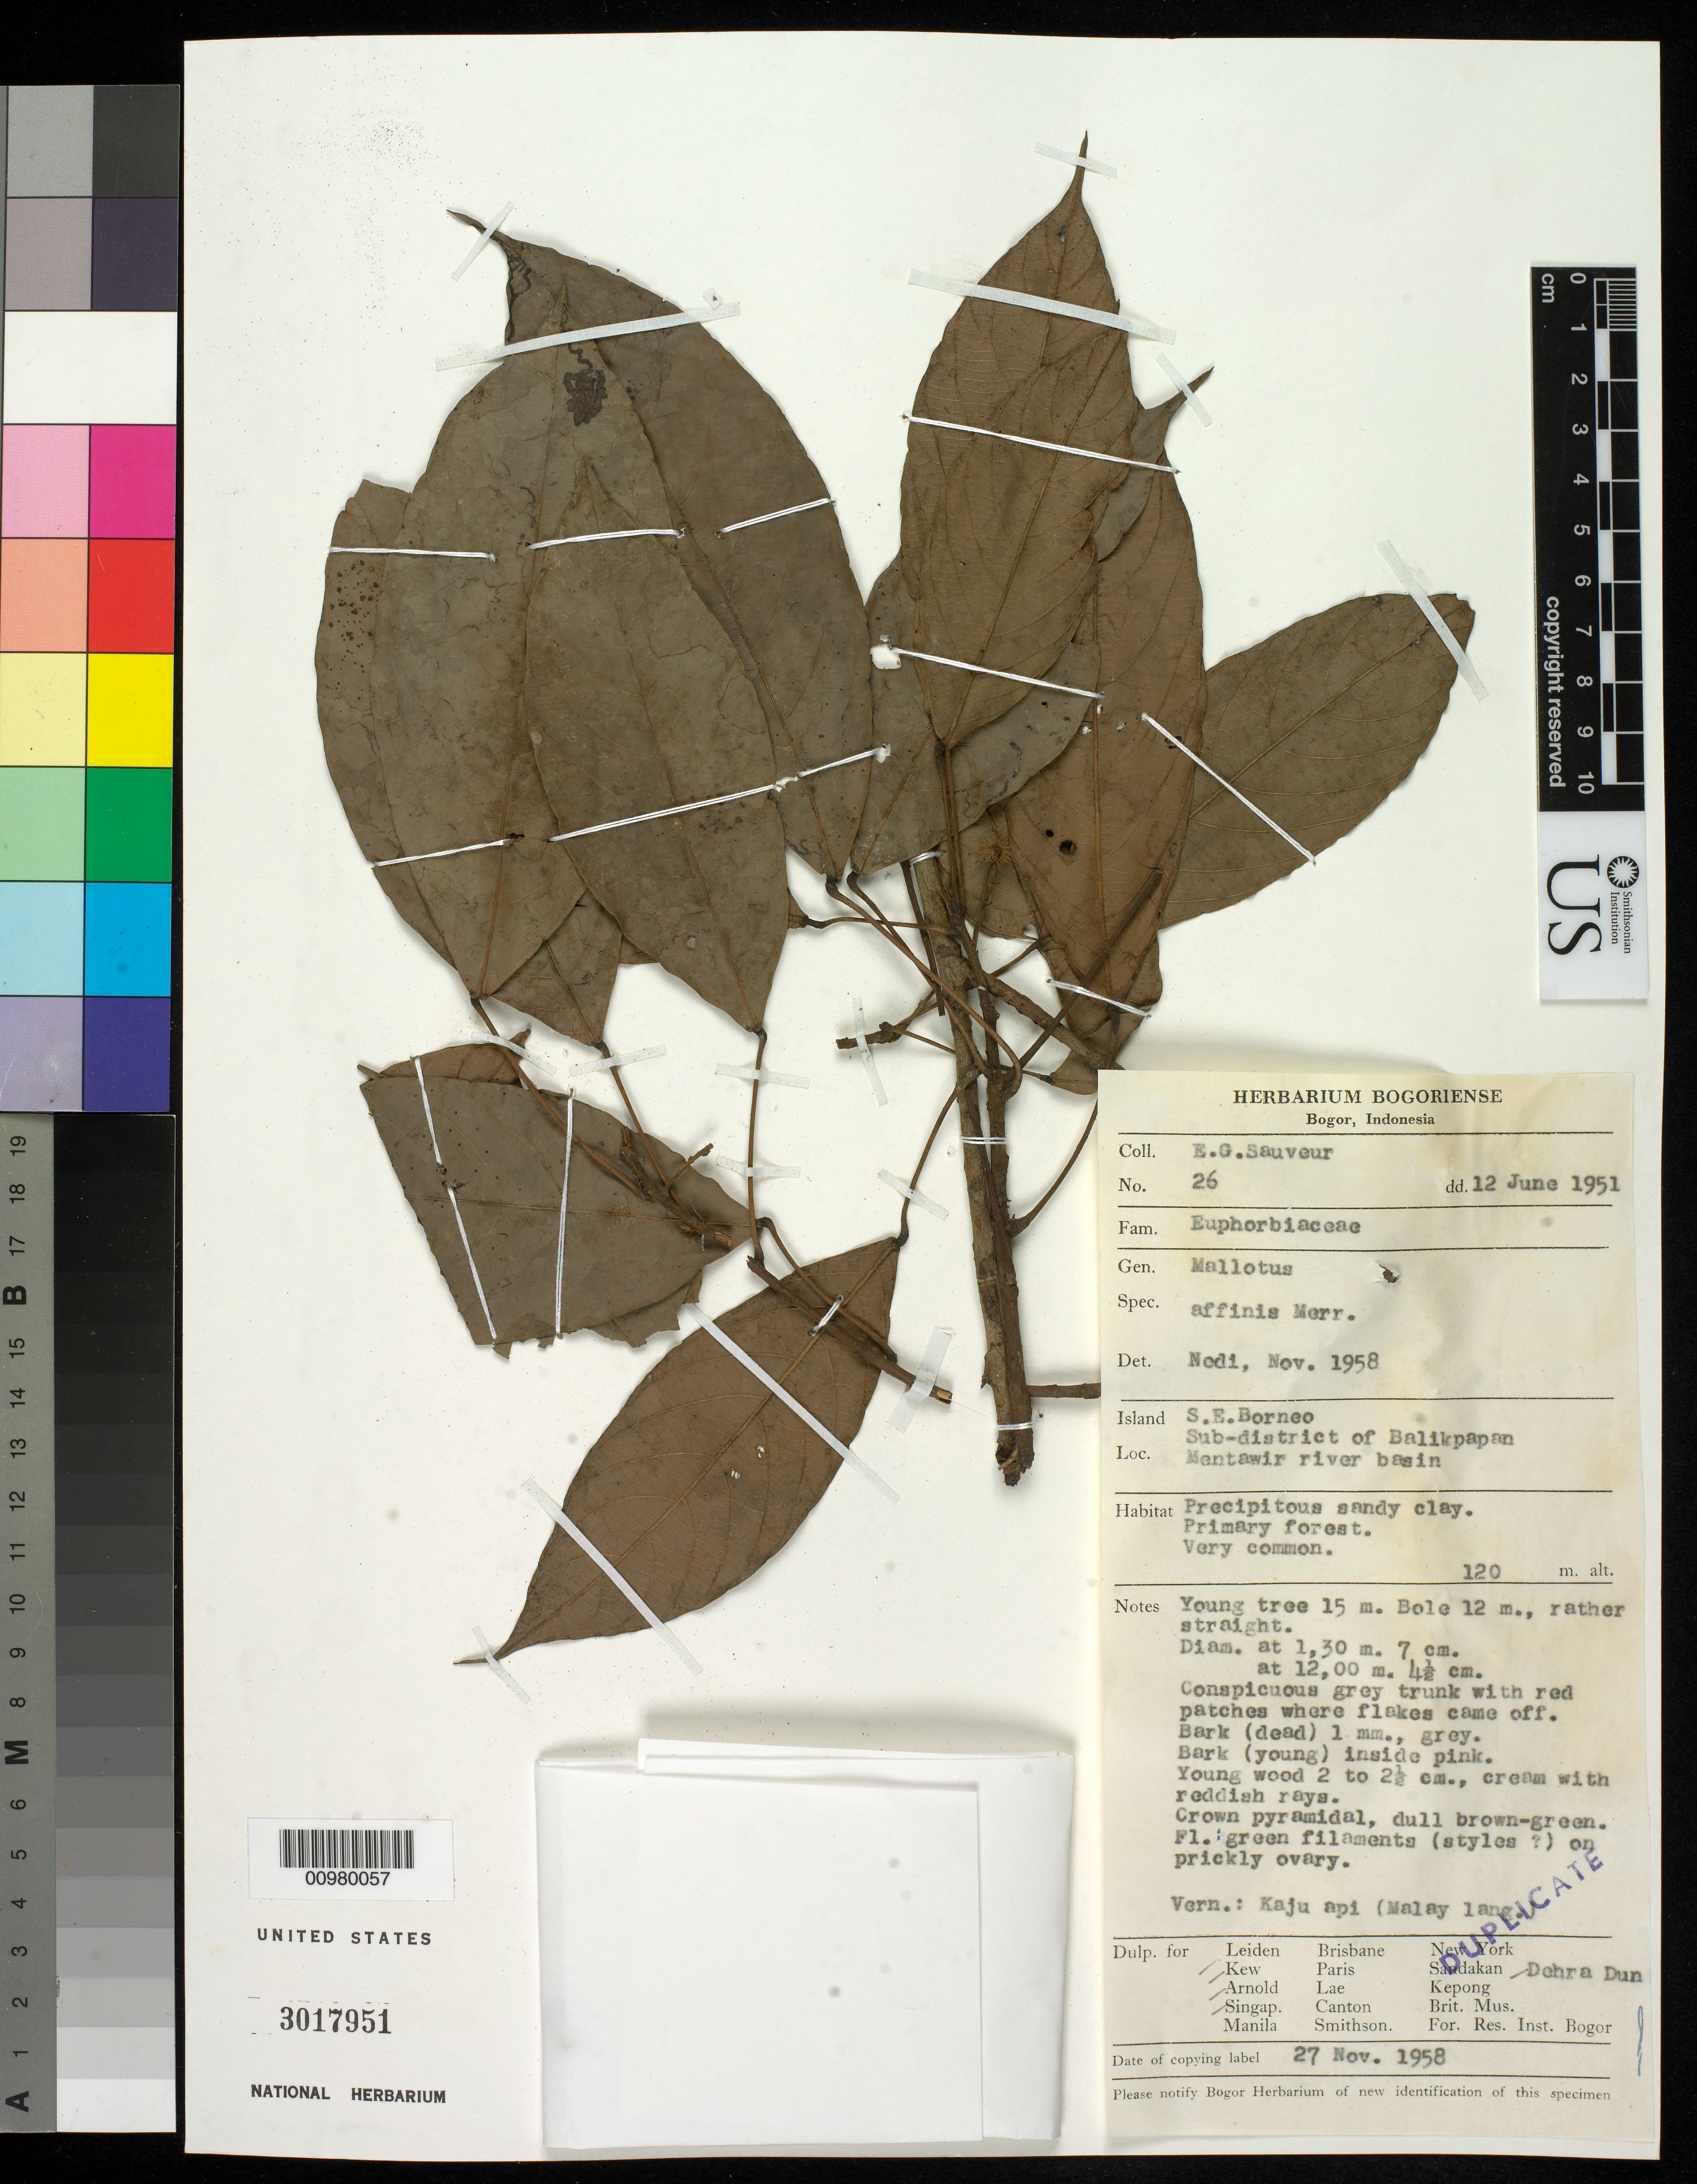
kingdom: Plantae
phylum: Tracheophyta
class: Magnoliopsida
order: Malpighiales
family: Euphorbiaceae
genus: Mallotus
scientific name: Mallotus affinis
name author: Merr.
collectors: E.G. Sauveur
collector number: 26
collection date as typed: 12 Jun 1951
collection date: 1951-06-12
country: Indonesia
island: Borneo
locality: Subdistrict of Balikpapan, Montawir river basin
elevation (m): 120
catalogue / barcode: US 3017951